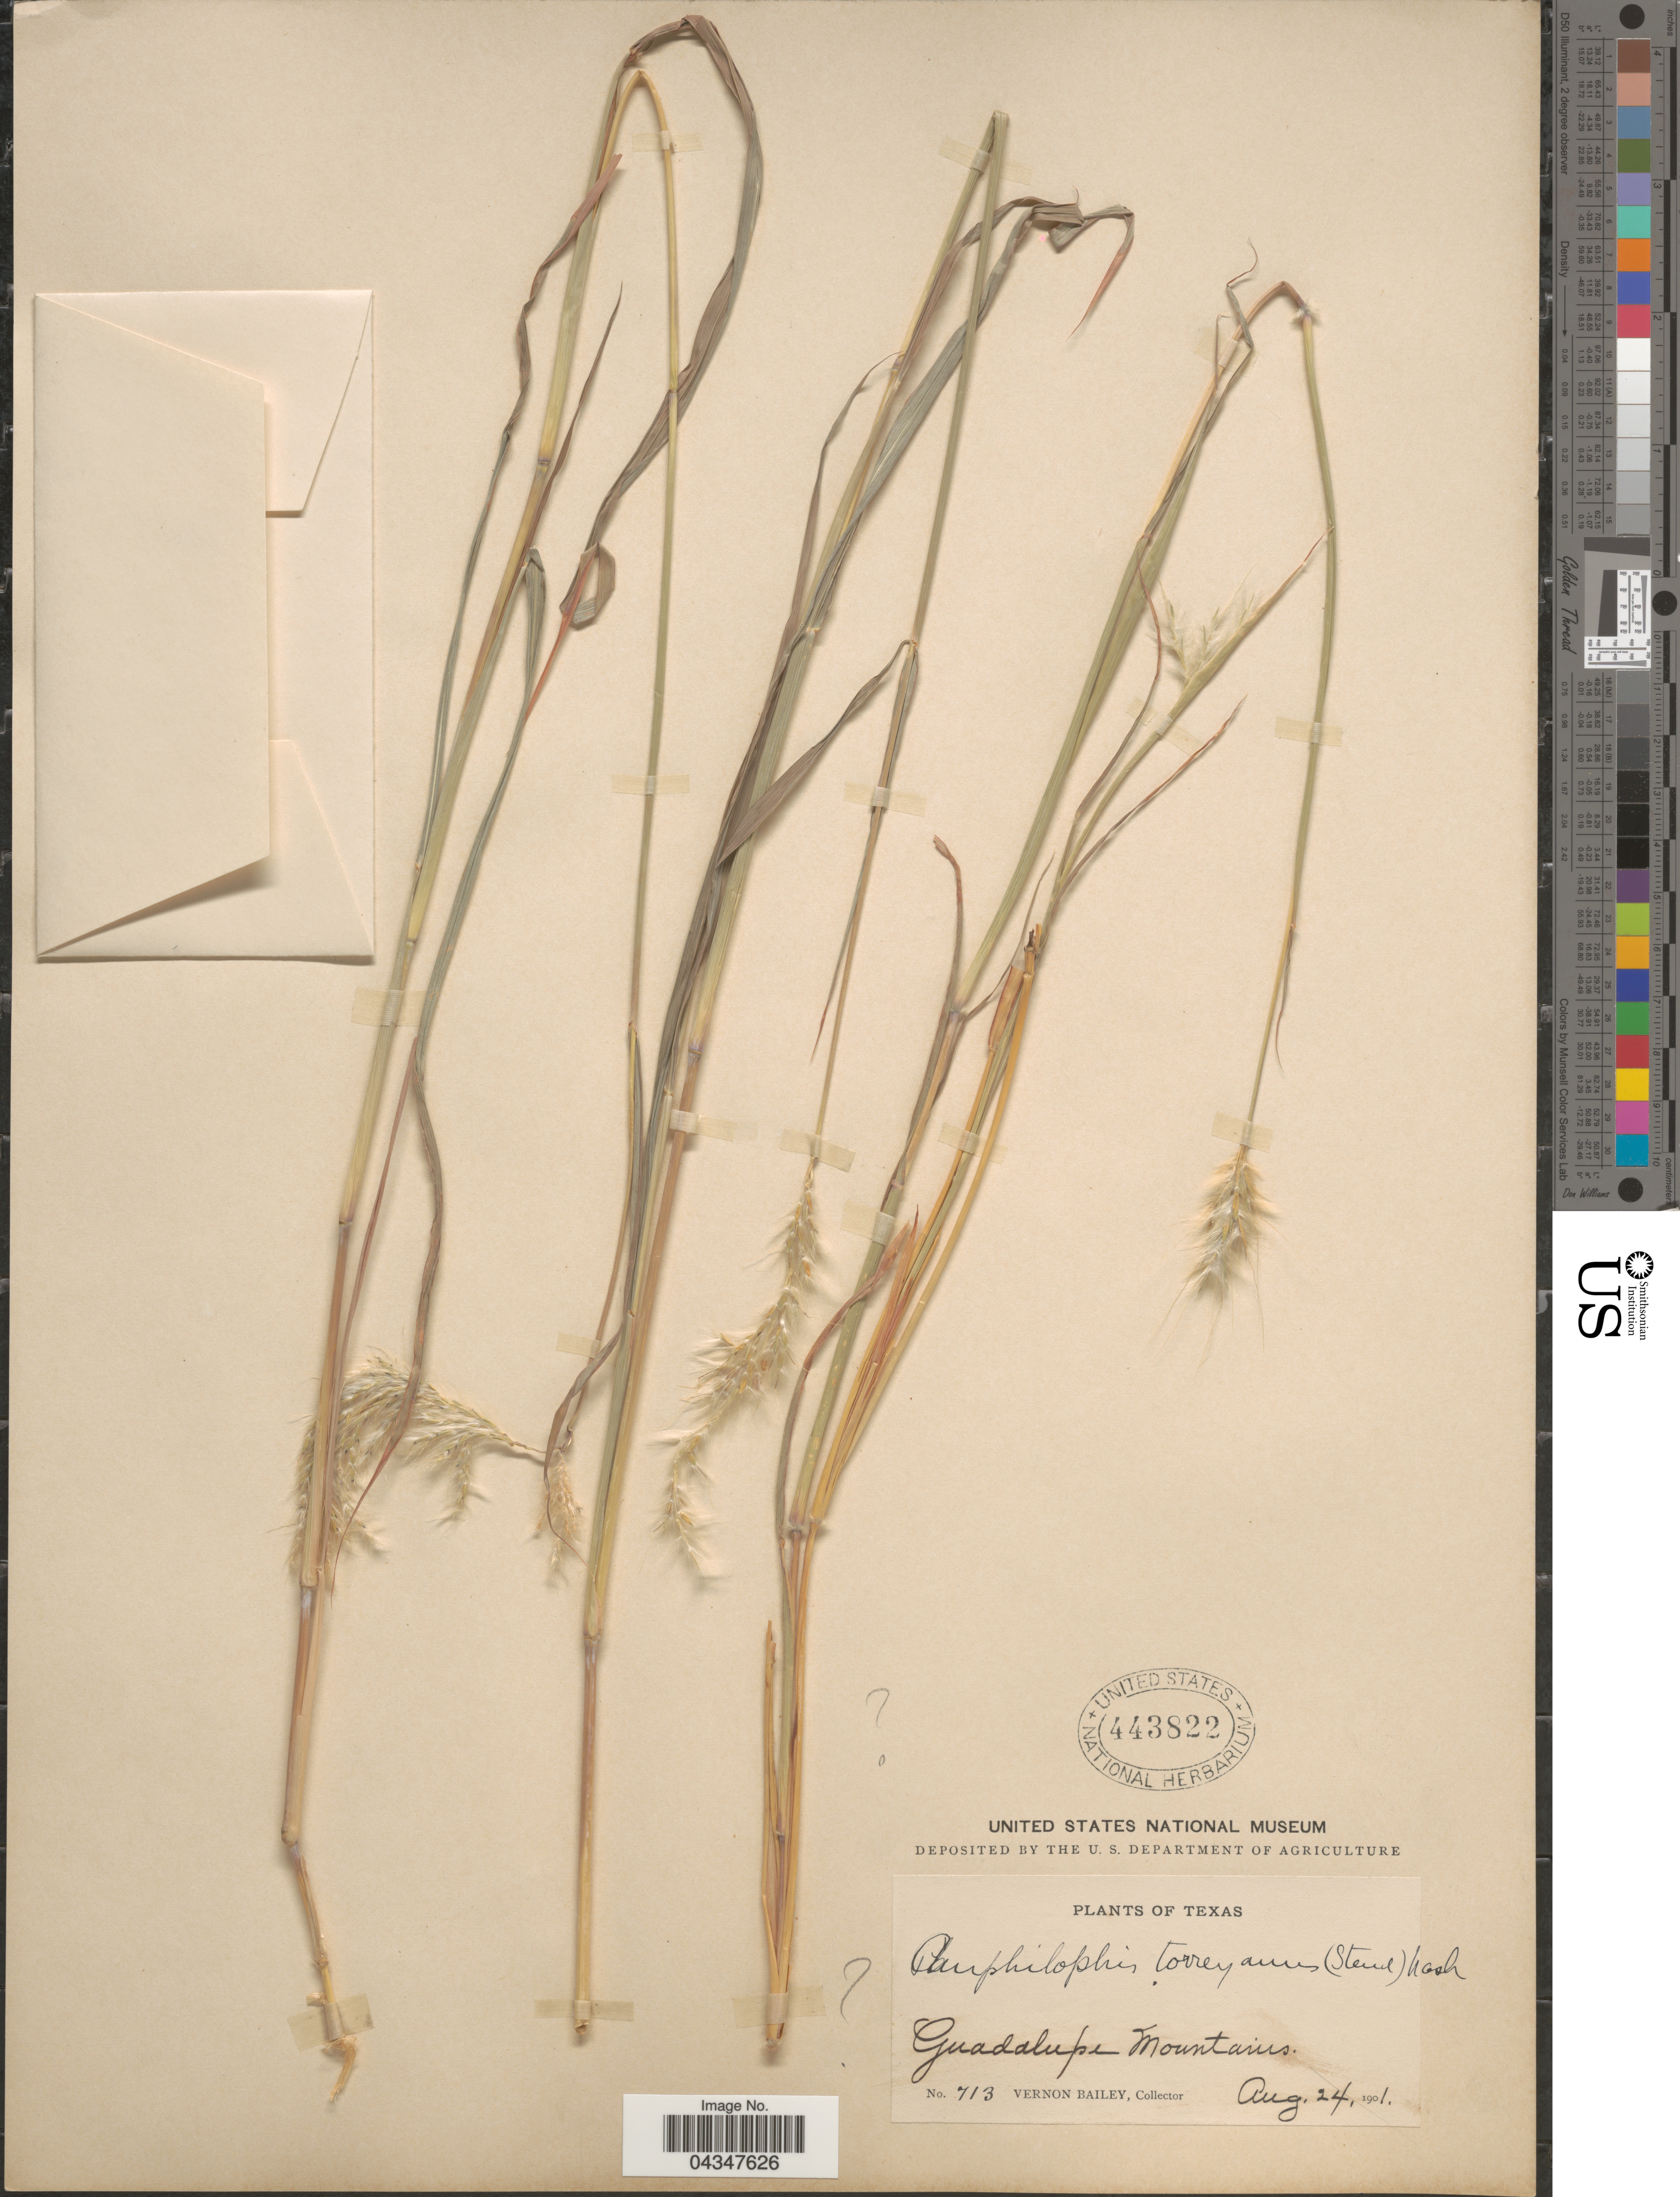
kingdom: Plantae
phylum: Tracheophyta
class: Liliopsida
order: Poales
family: Poaceae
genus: Bothriochloa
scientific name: Bothriochloa barbinodis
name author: (Lag.) Herter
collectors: V. O. Bailey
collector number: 713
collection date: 1901-08-24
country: United States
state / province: Texas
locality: Guadalupe Mountains.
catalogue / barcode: US 443822